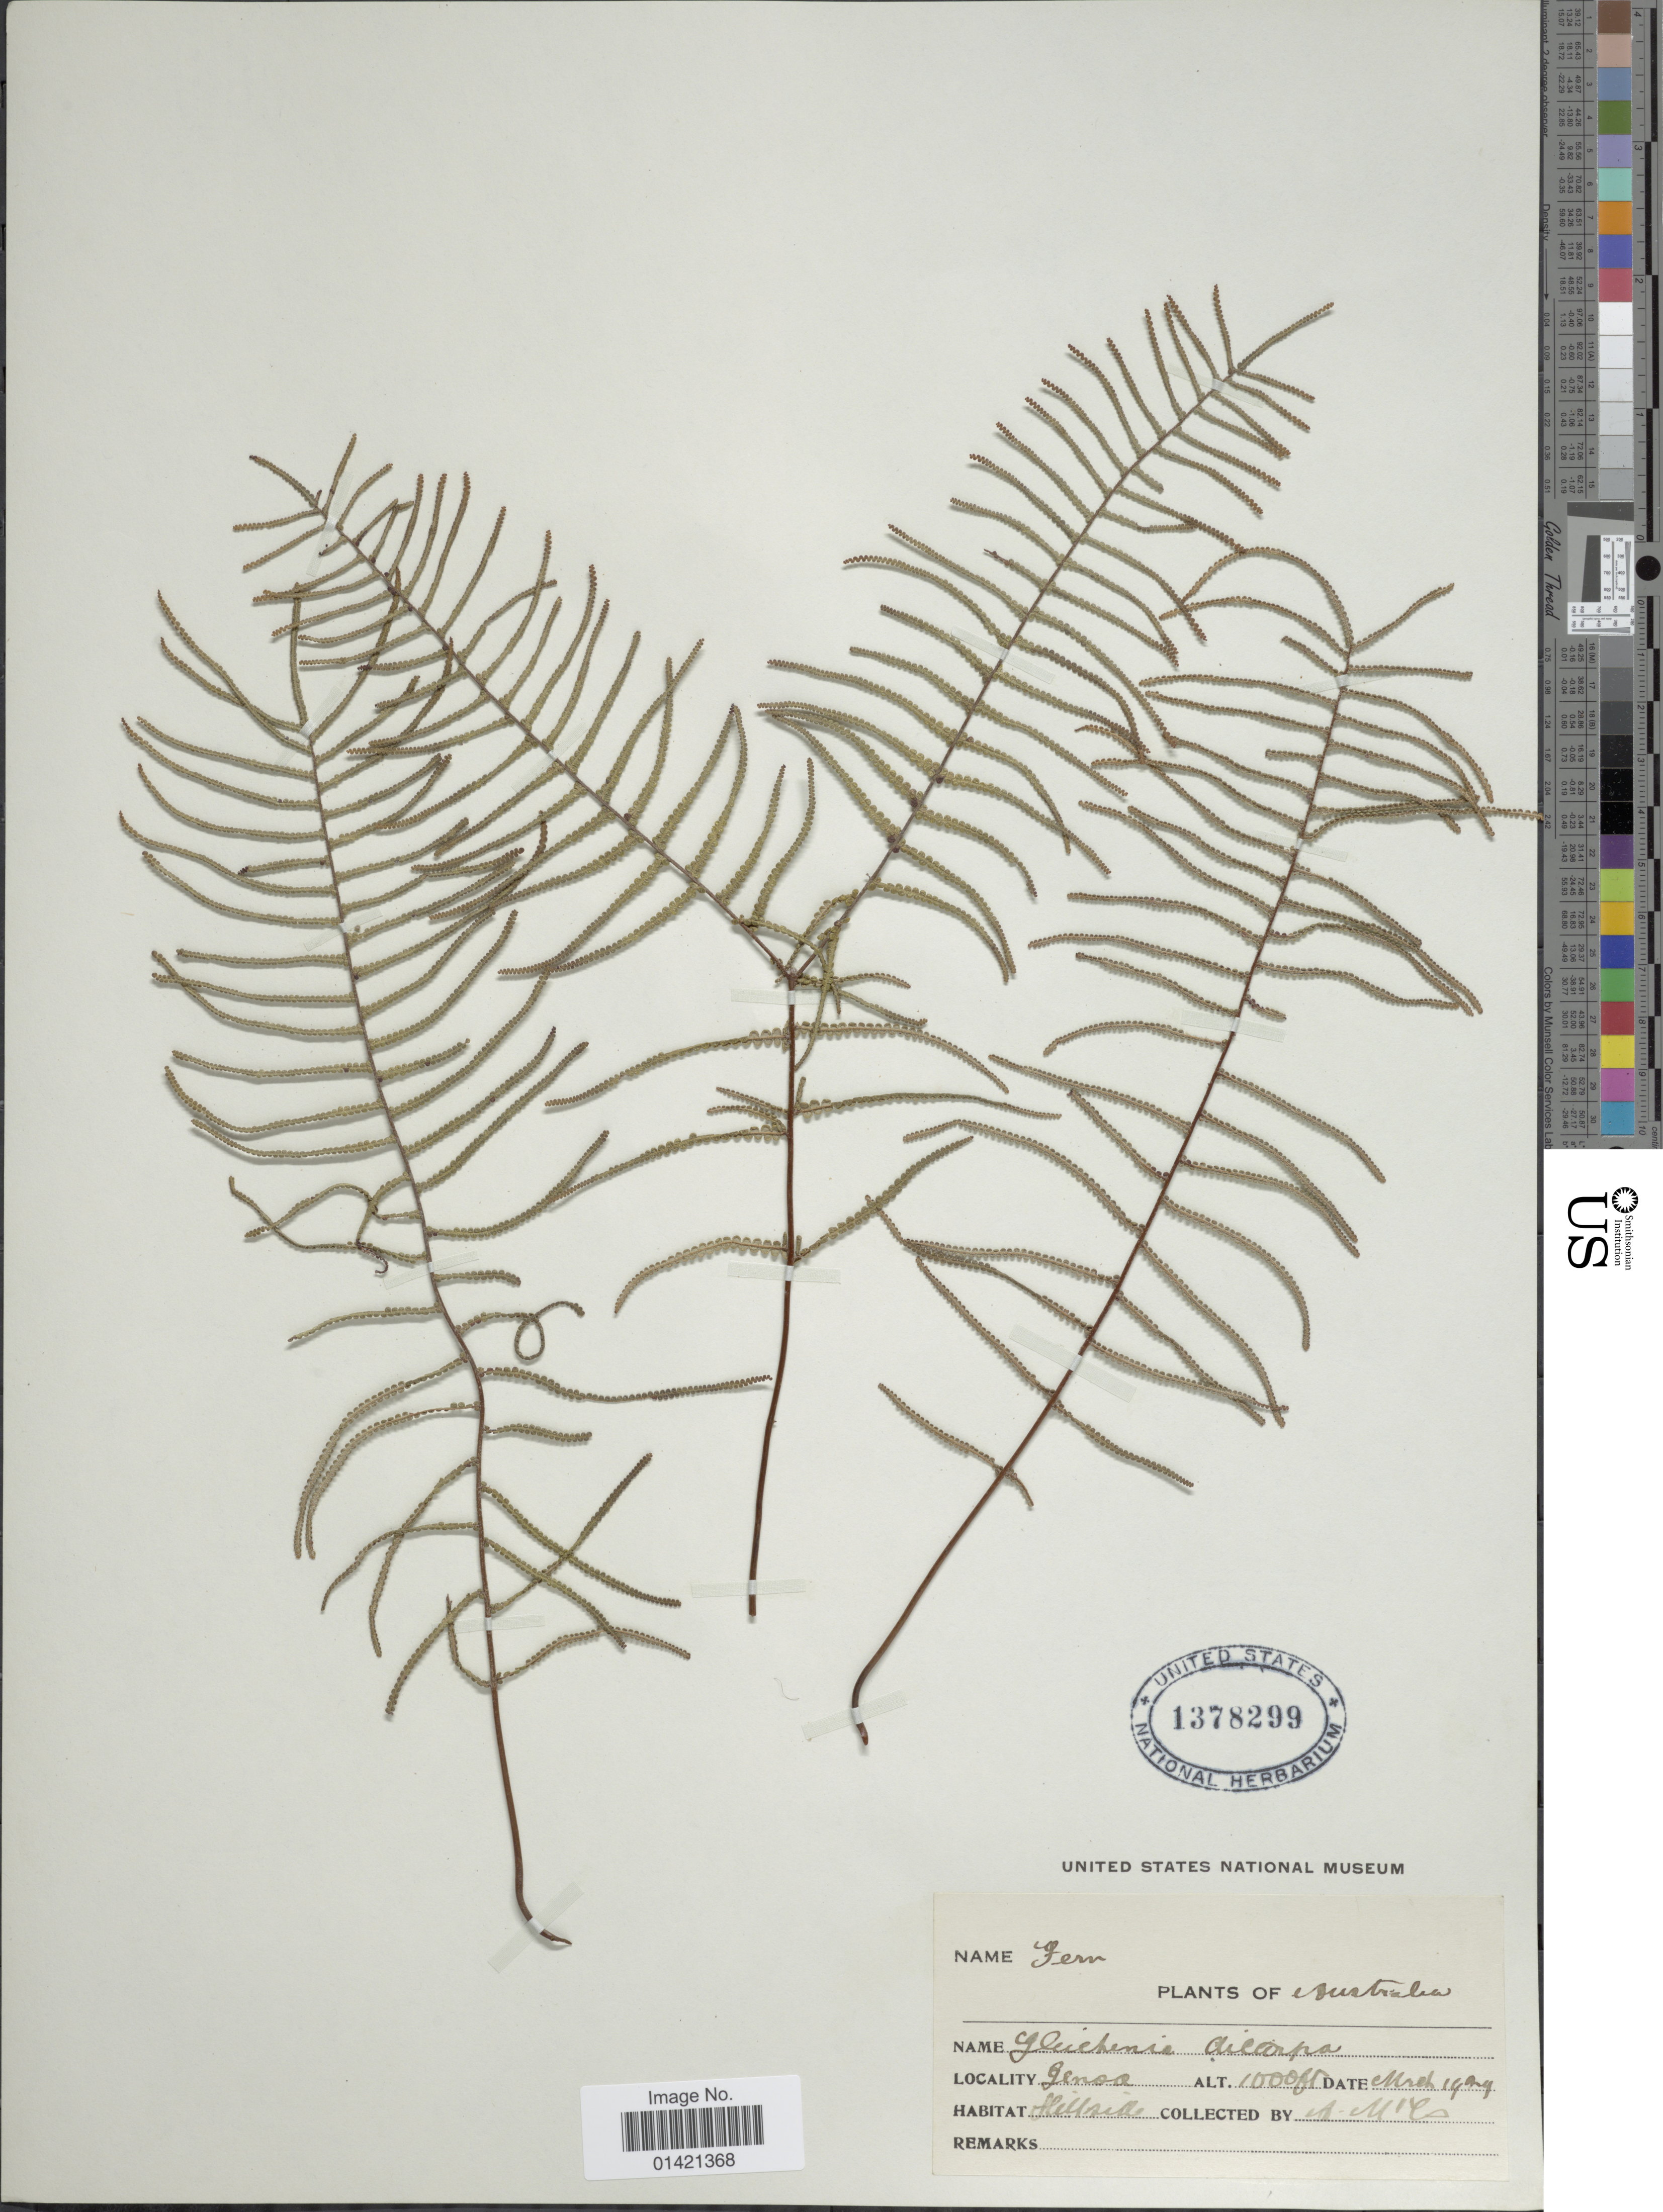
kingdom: Plantae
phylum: Tracheophyta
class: Polypodiopsida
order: Gleicheniales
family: Gleicheniaceae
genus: Gleichenia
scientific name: Gleichenia dicarpa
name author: R. Br.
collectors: A. Mils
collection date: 1929-03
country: Australia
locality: Genoa.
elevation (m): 305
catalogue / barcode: US 1378299